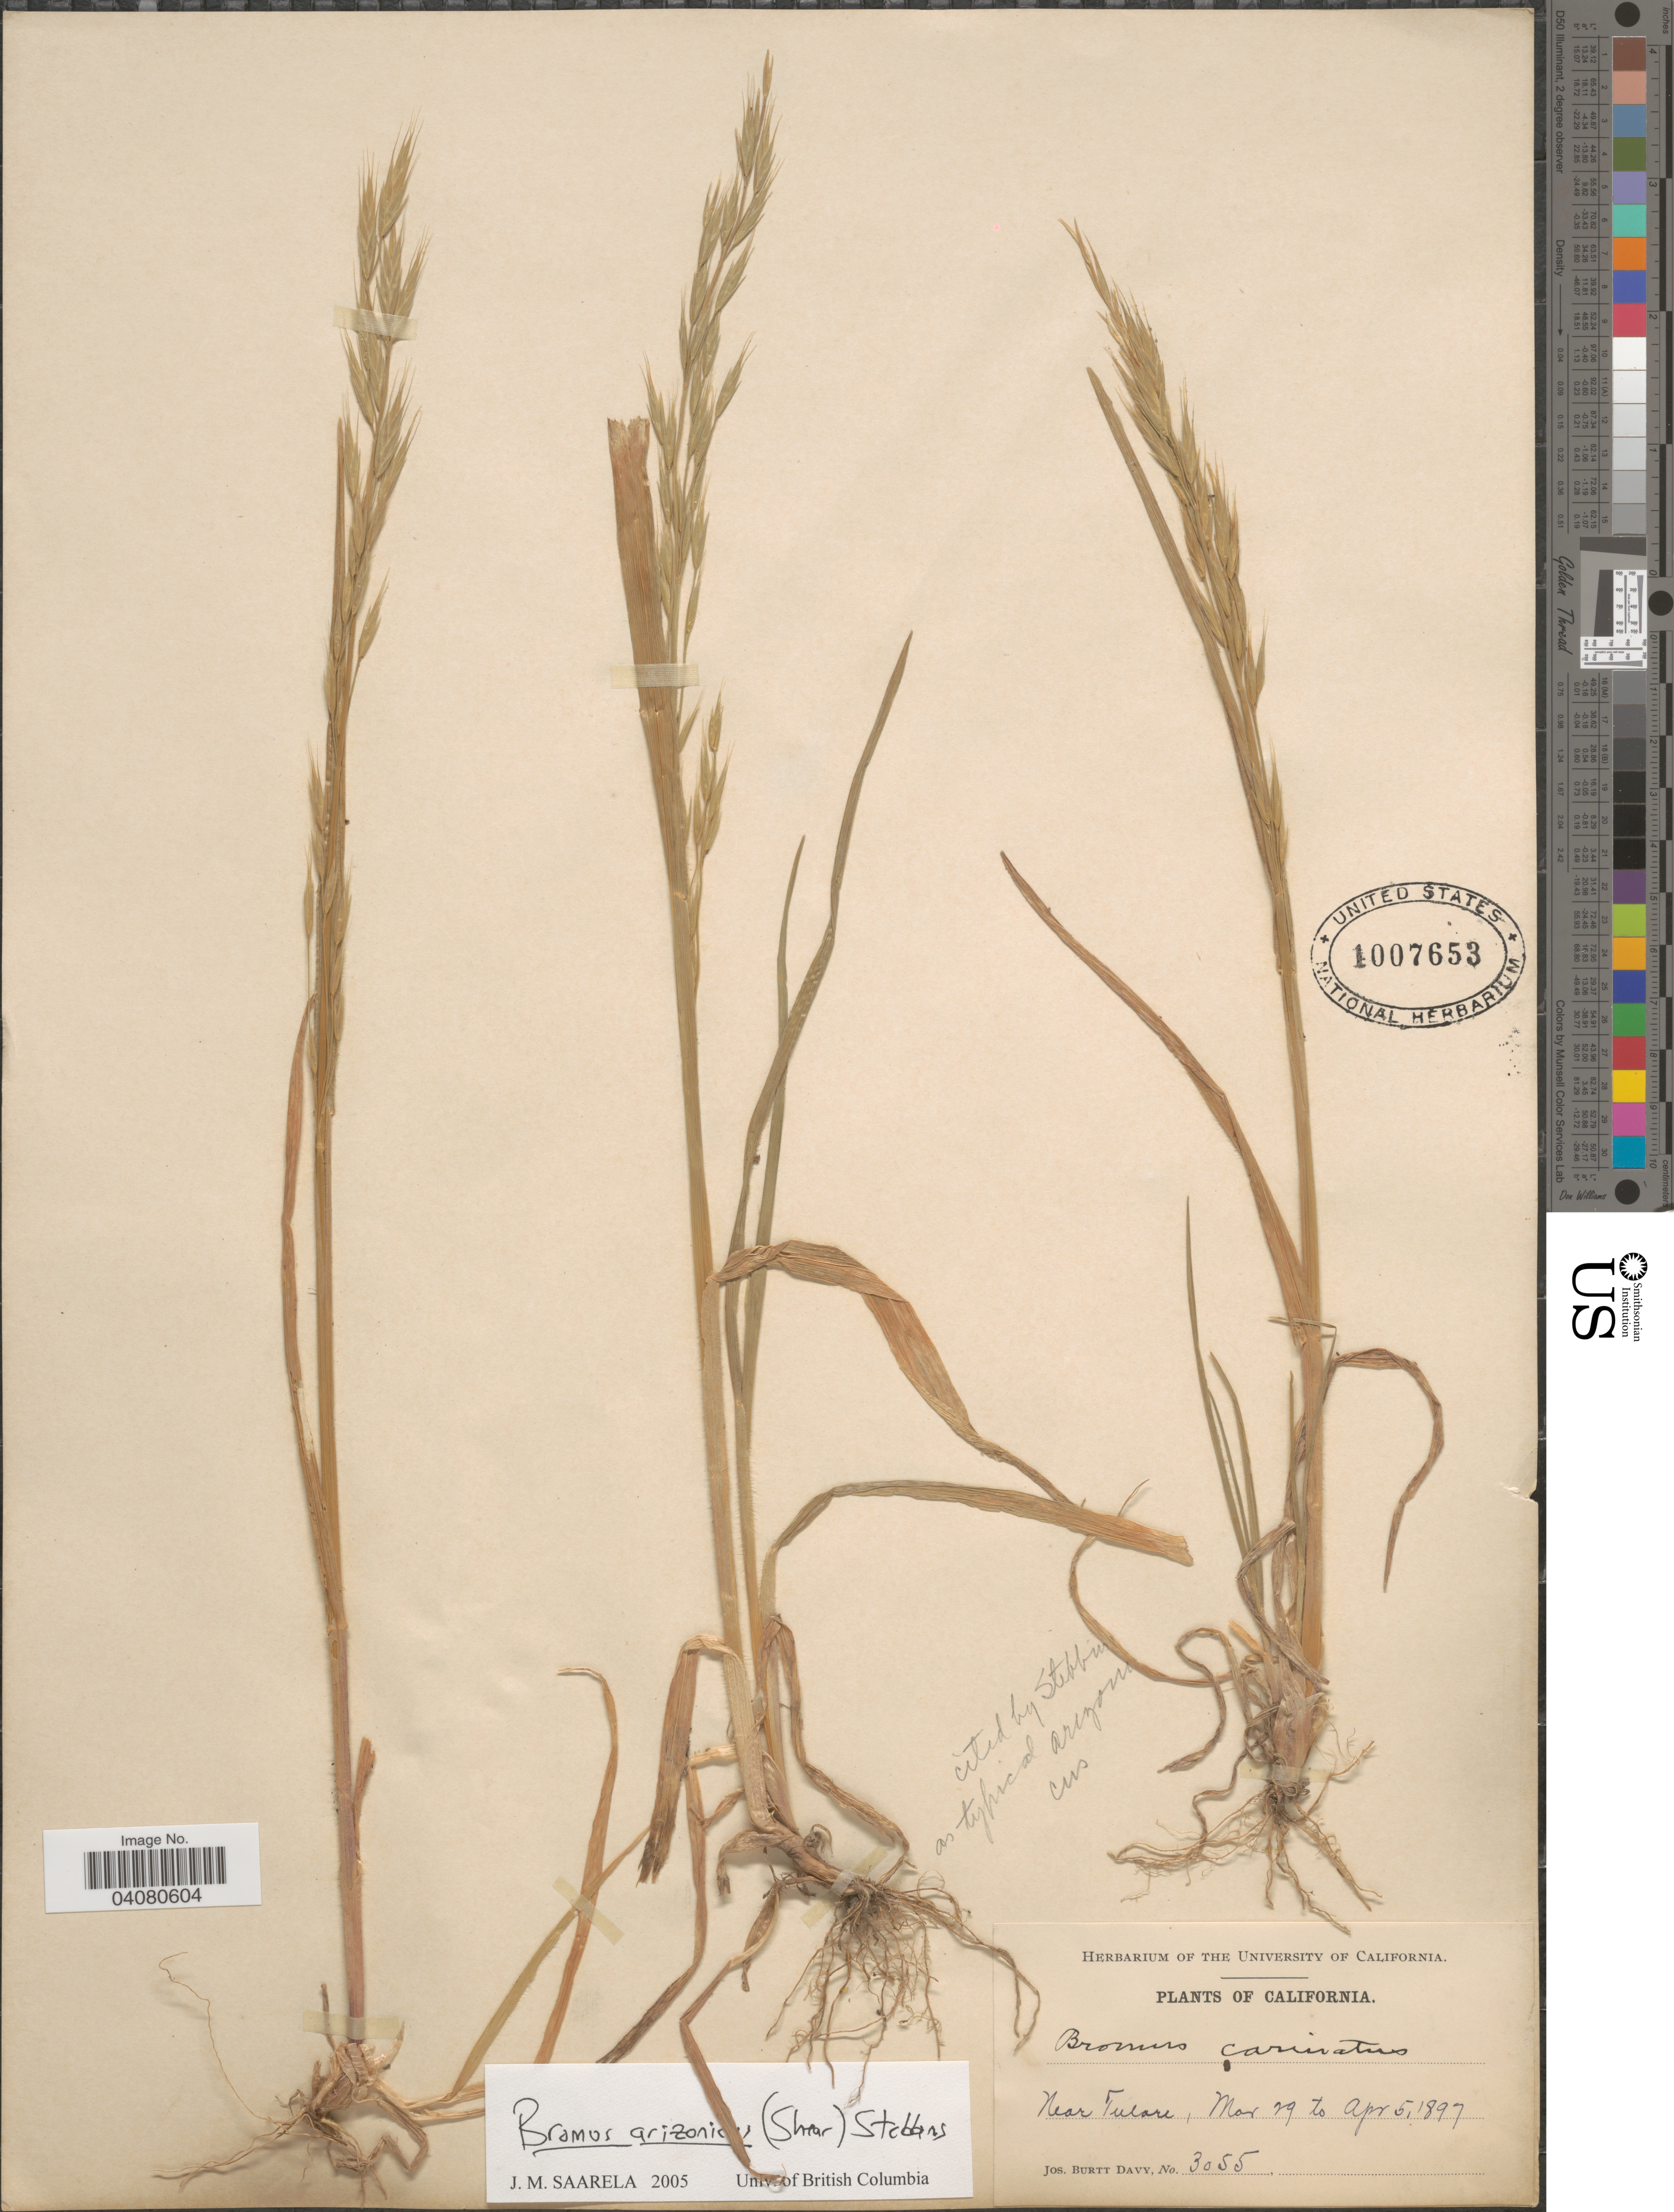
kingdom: Plantae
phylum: Tracheophyta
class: Liliopsida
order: Poales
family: Poaceae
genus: Bromus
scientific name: Bromus arizonicus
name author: (Shear) Stebbins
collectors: J. Burtt Davy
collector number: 3055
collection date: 1897-03-29/1897-04-05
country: United States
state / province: California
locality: Near Tulare.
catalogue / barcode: US 1007653